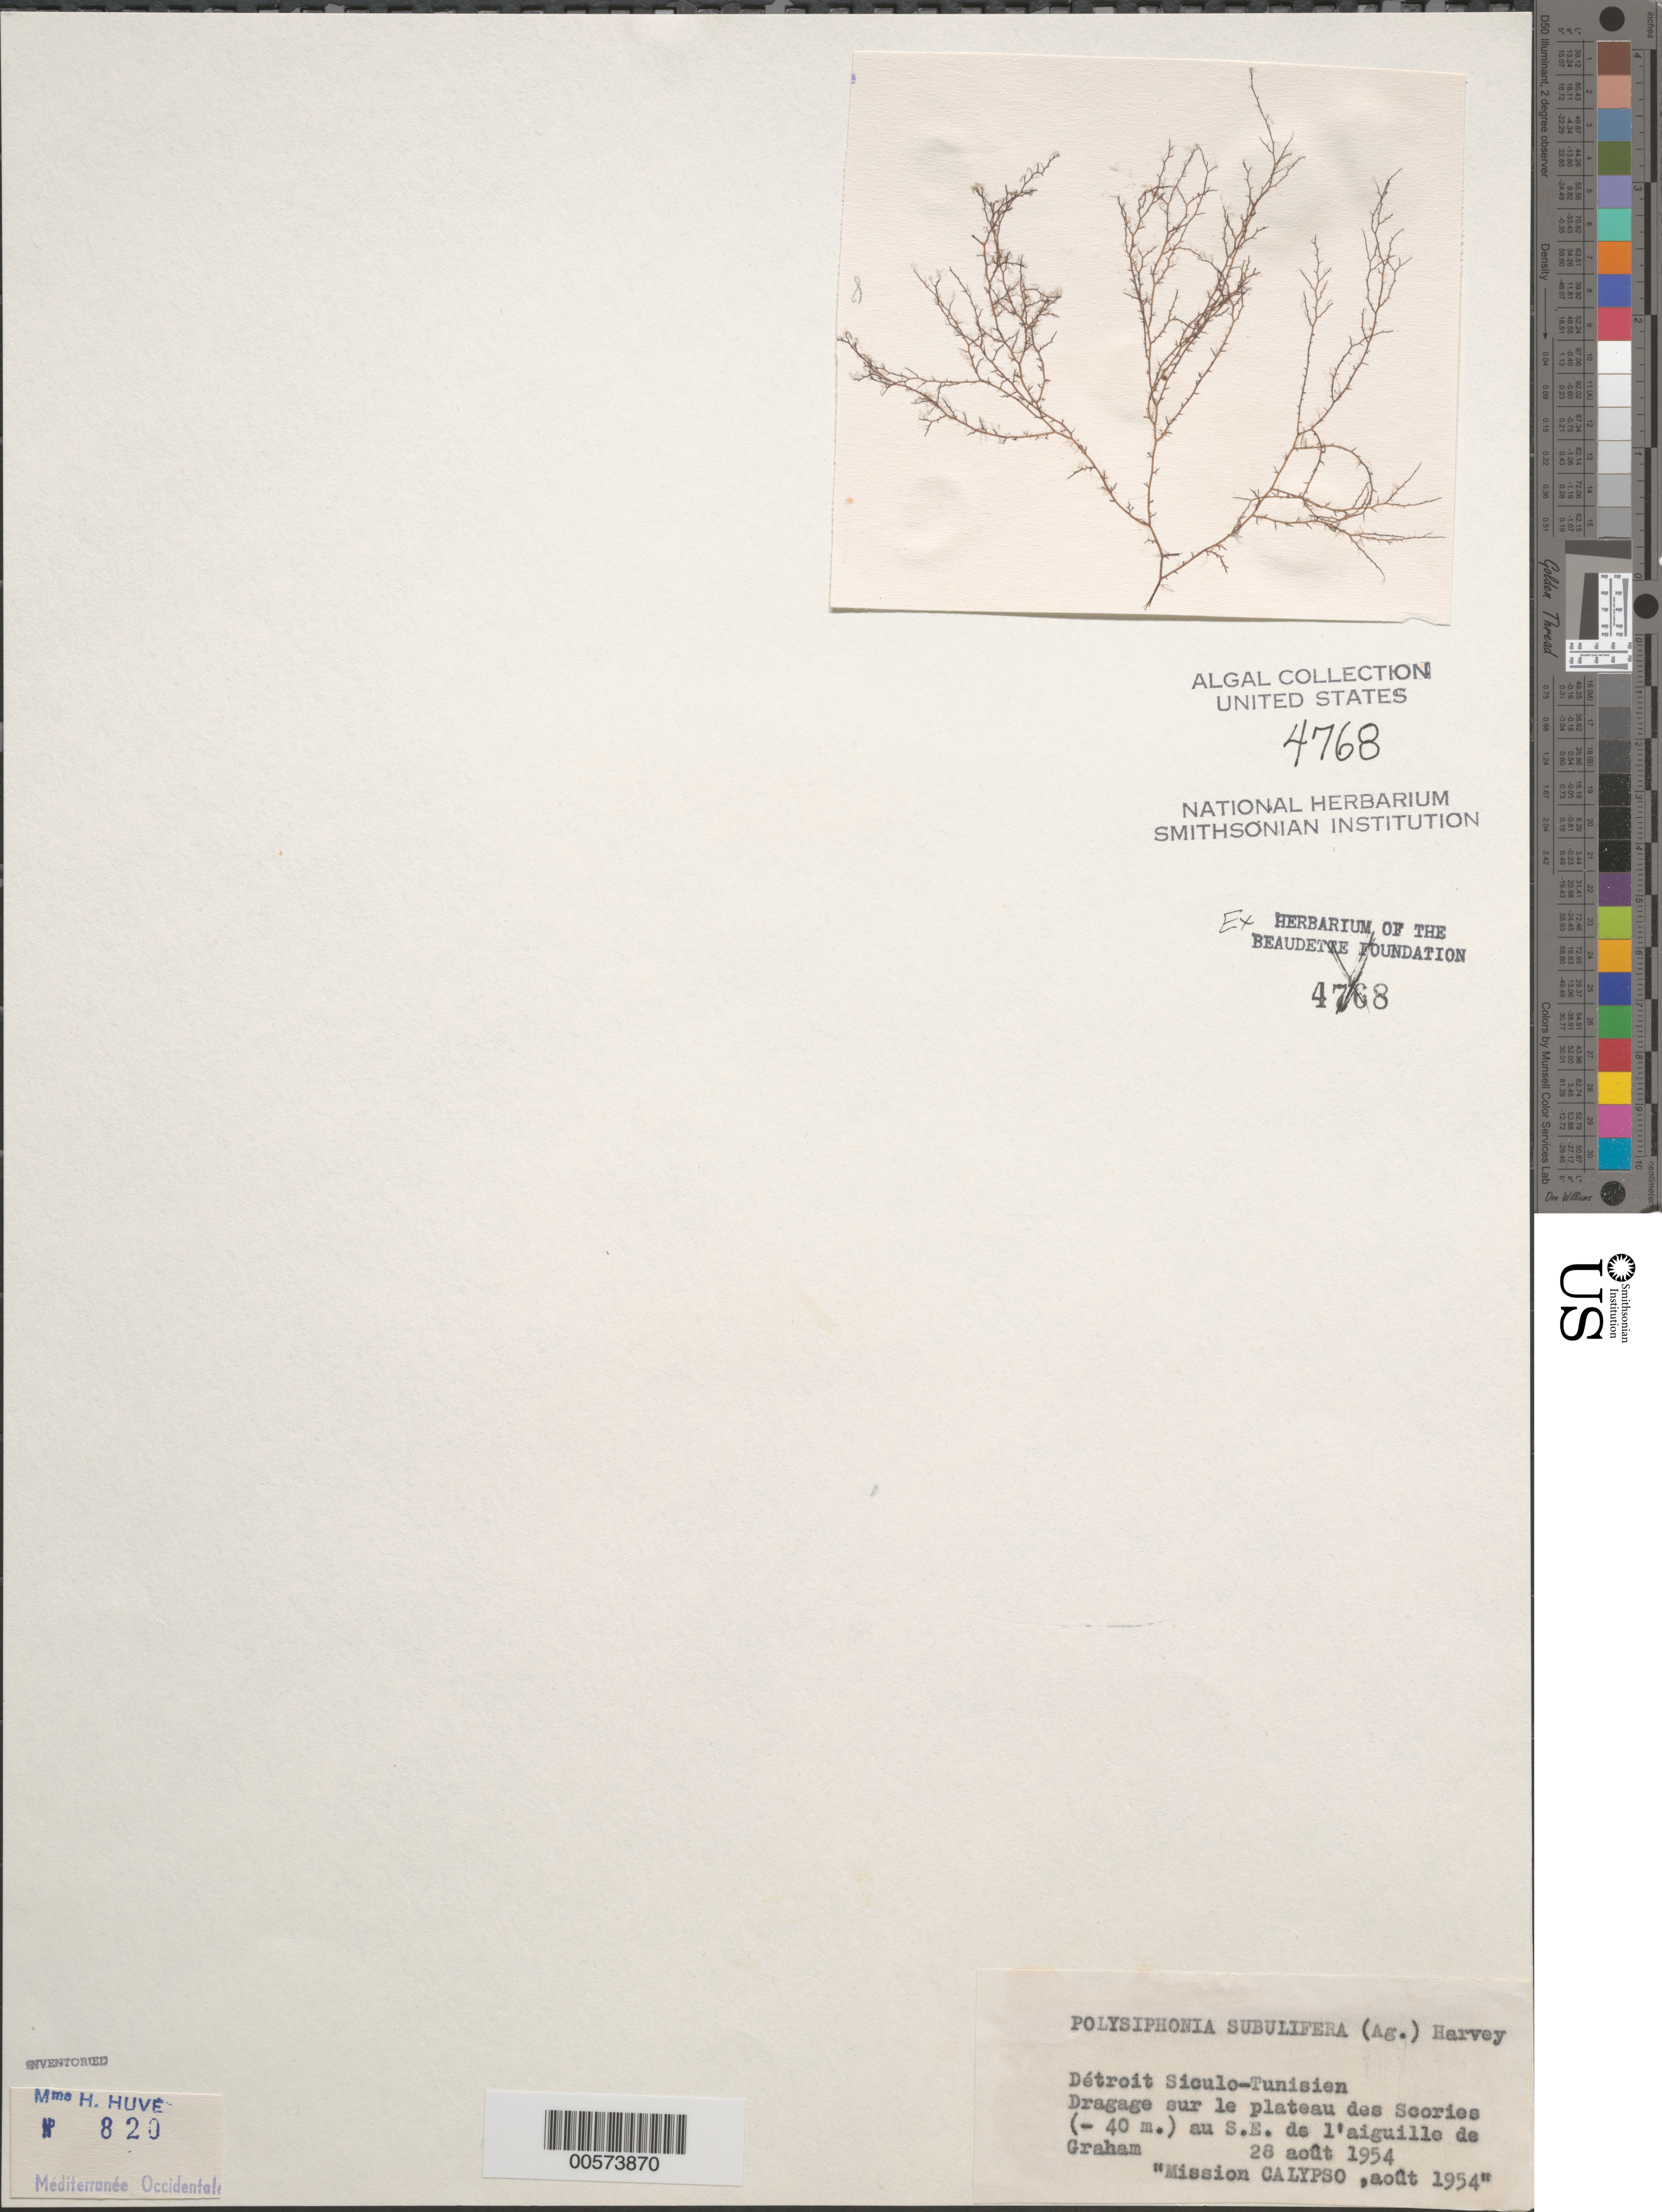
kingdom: Plantae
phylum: Rhodophyta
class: Florideophyceae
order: Ceramiales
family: Rhodomelaceae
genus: Polysiphonia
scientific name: Polysiphonia subulifera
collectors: H. Huvé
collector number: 820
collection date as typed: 28 Aug 1954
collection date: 1954-08-28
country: Tunisia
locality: Strait of sicily (siculo-tunisien)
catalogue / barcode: US 4768